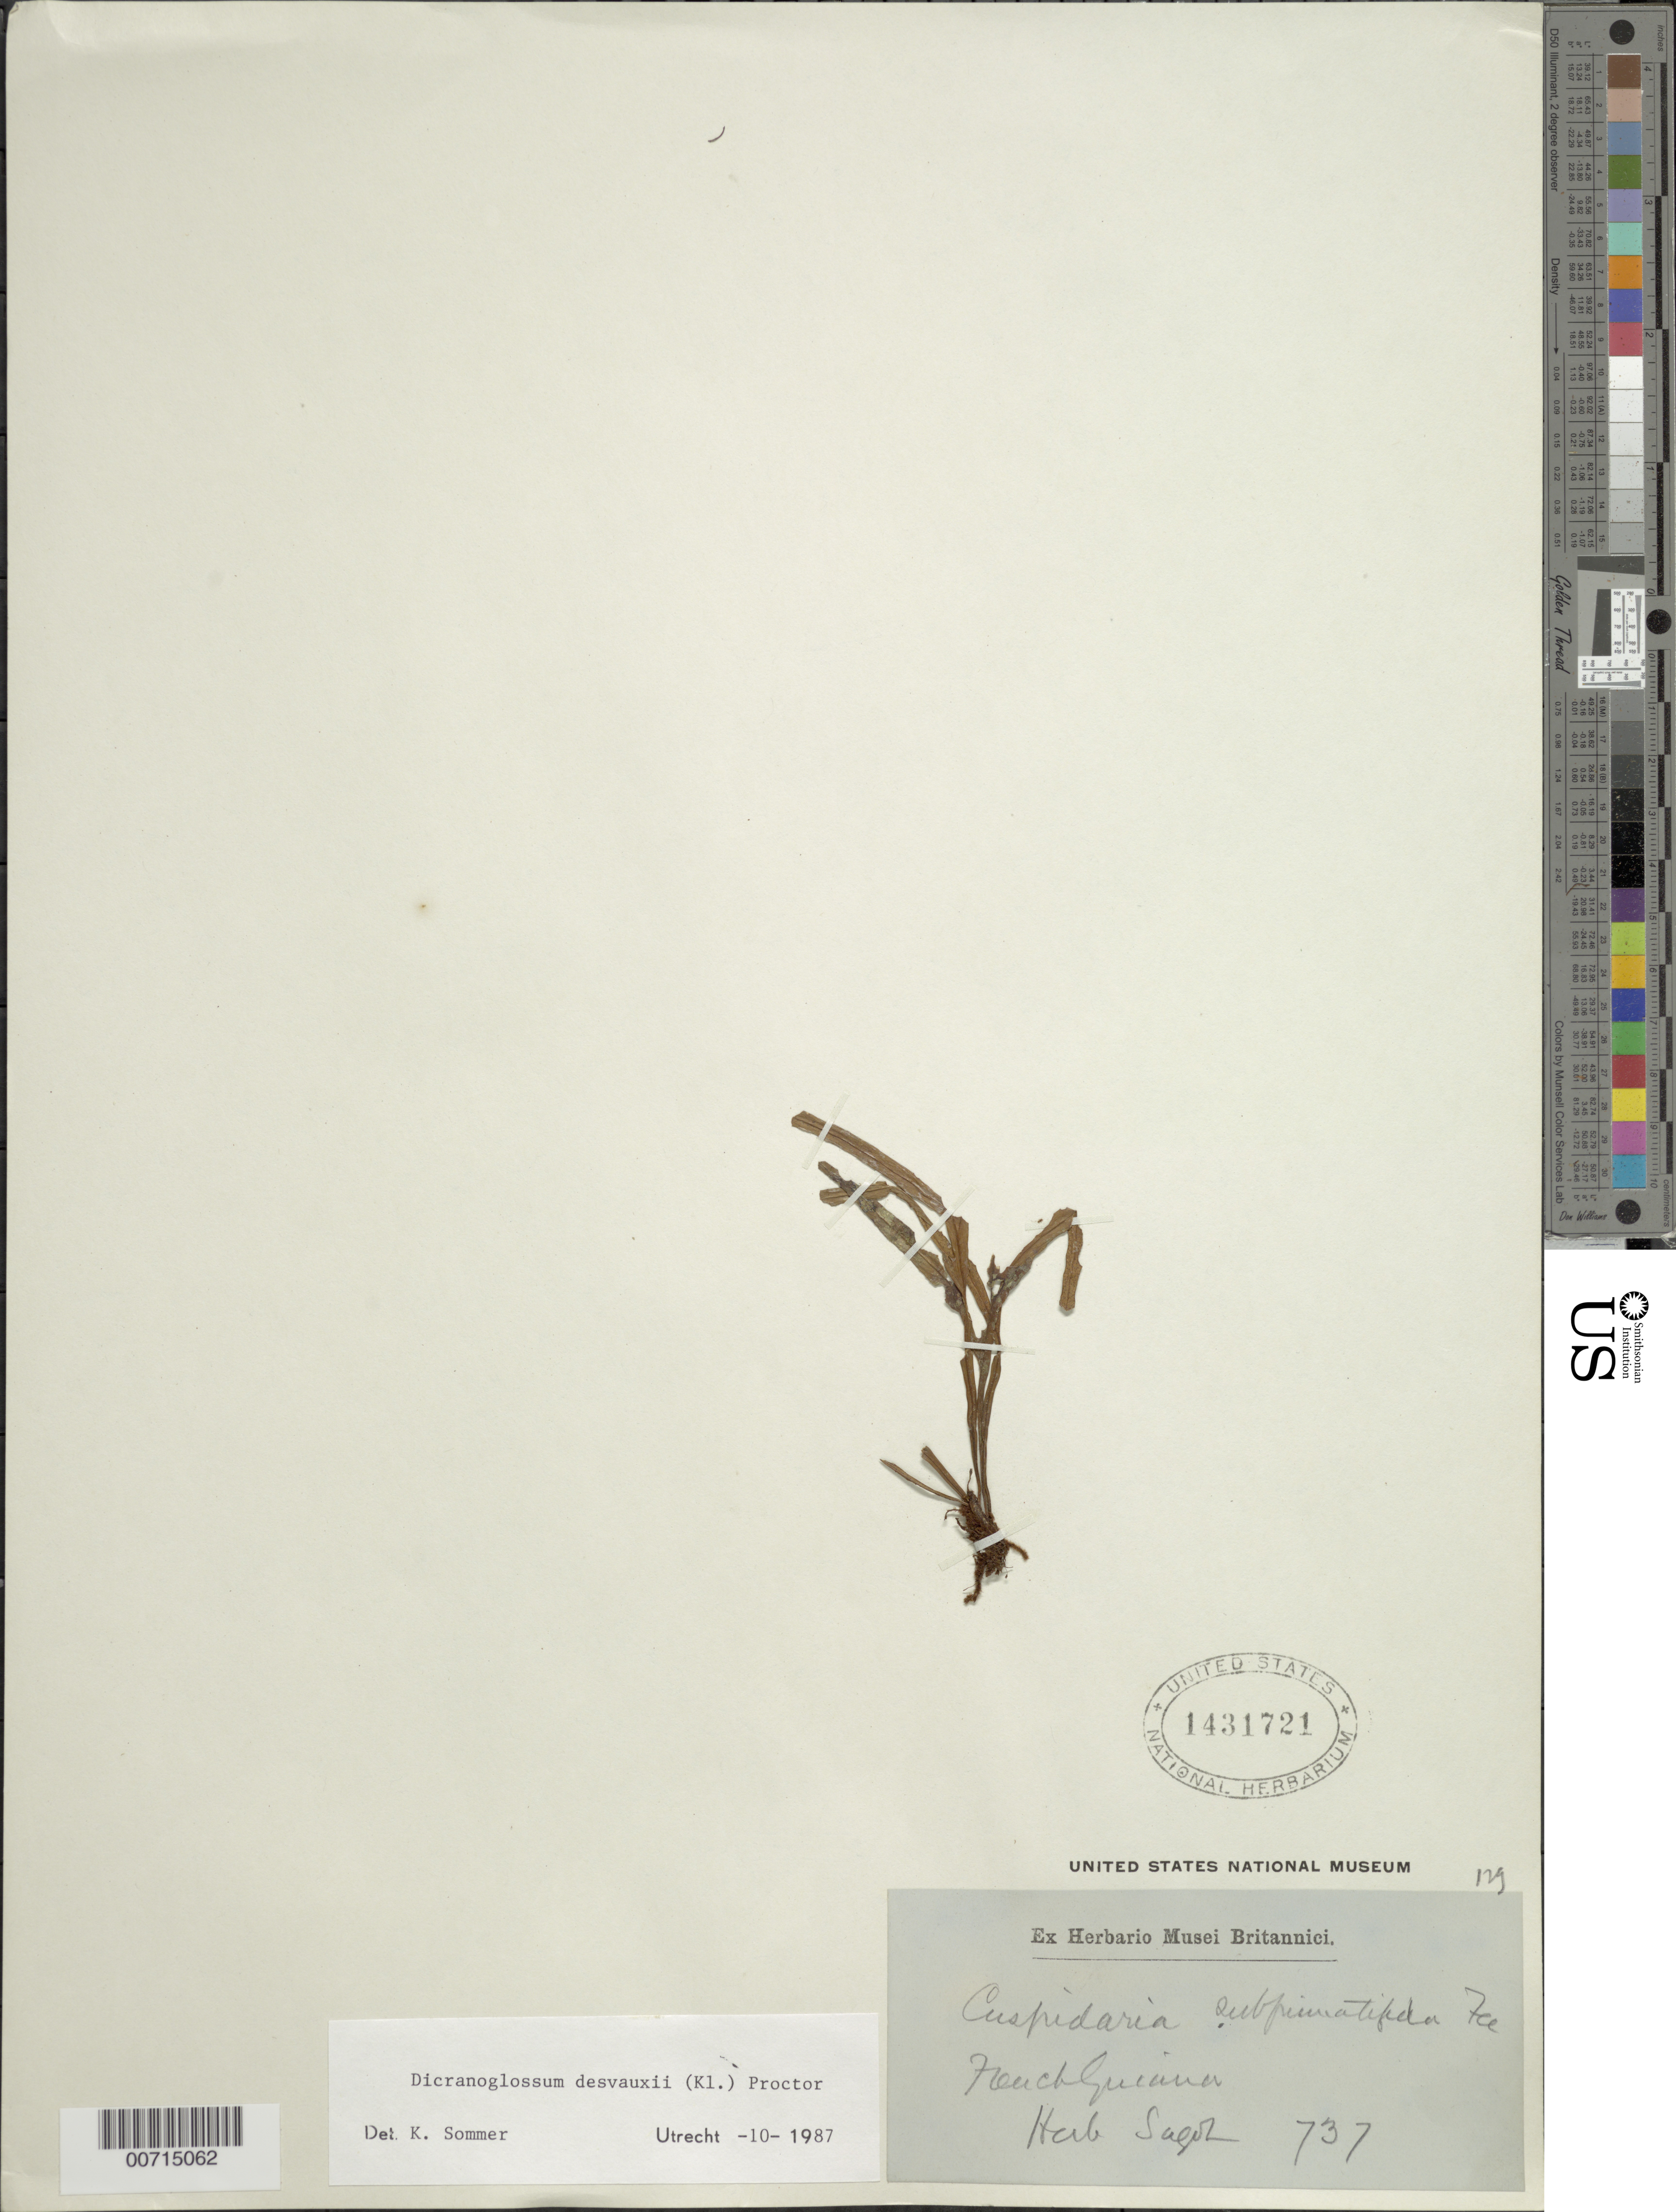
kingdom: Plantae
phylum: Tracheophyta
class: Polypodiopsida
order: Polypodiales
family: Polypodiaceae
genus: Pleopeltis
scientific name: Pleopeltis desvauxii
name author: (Klotzsch) Salino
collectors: P. A. Sagot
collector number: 737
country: French Guiana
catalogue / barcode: US 1431721